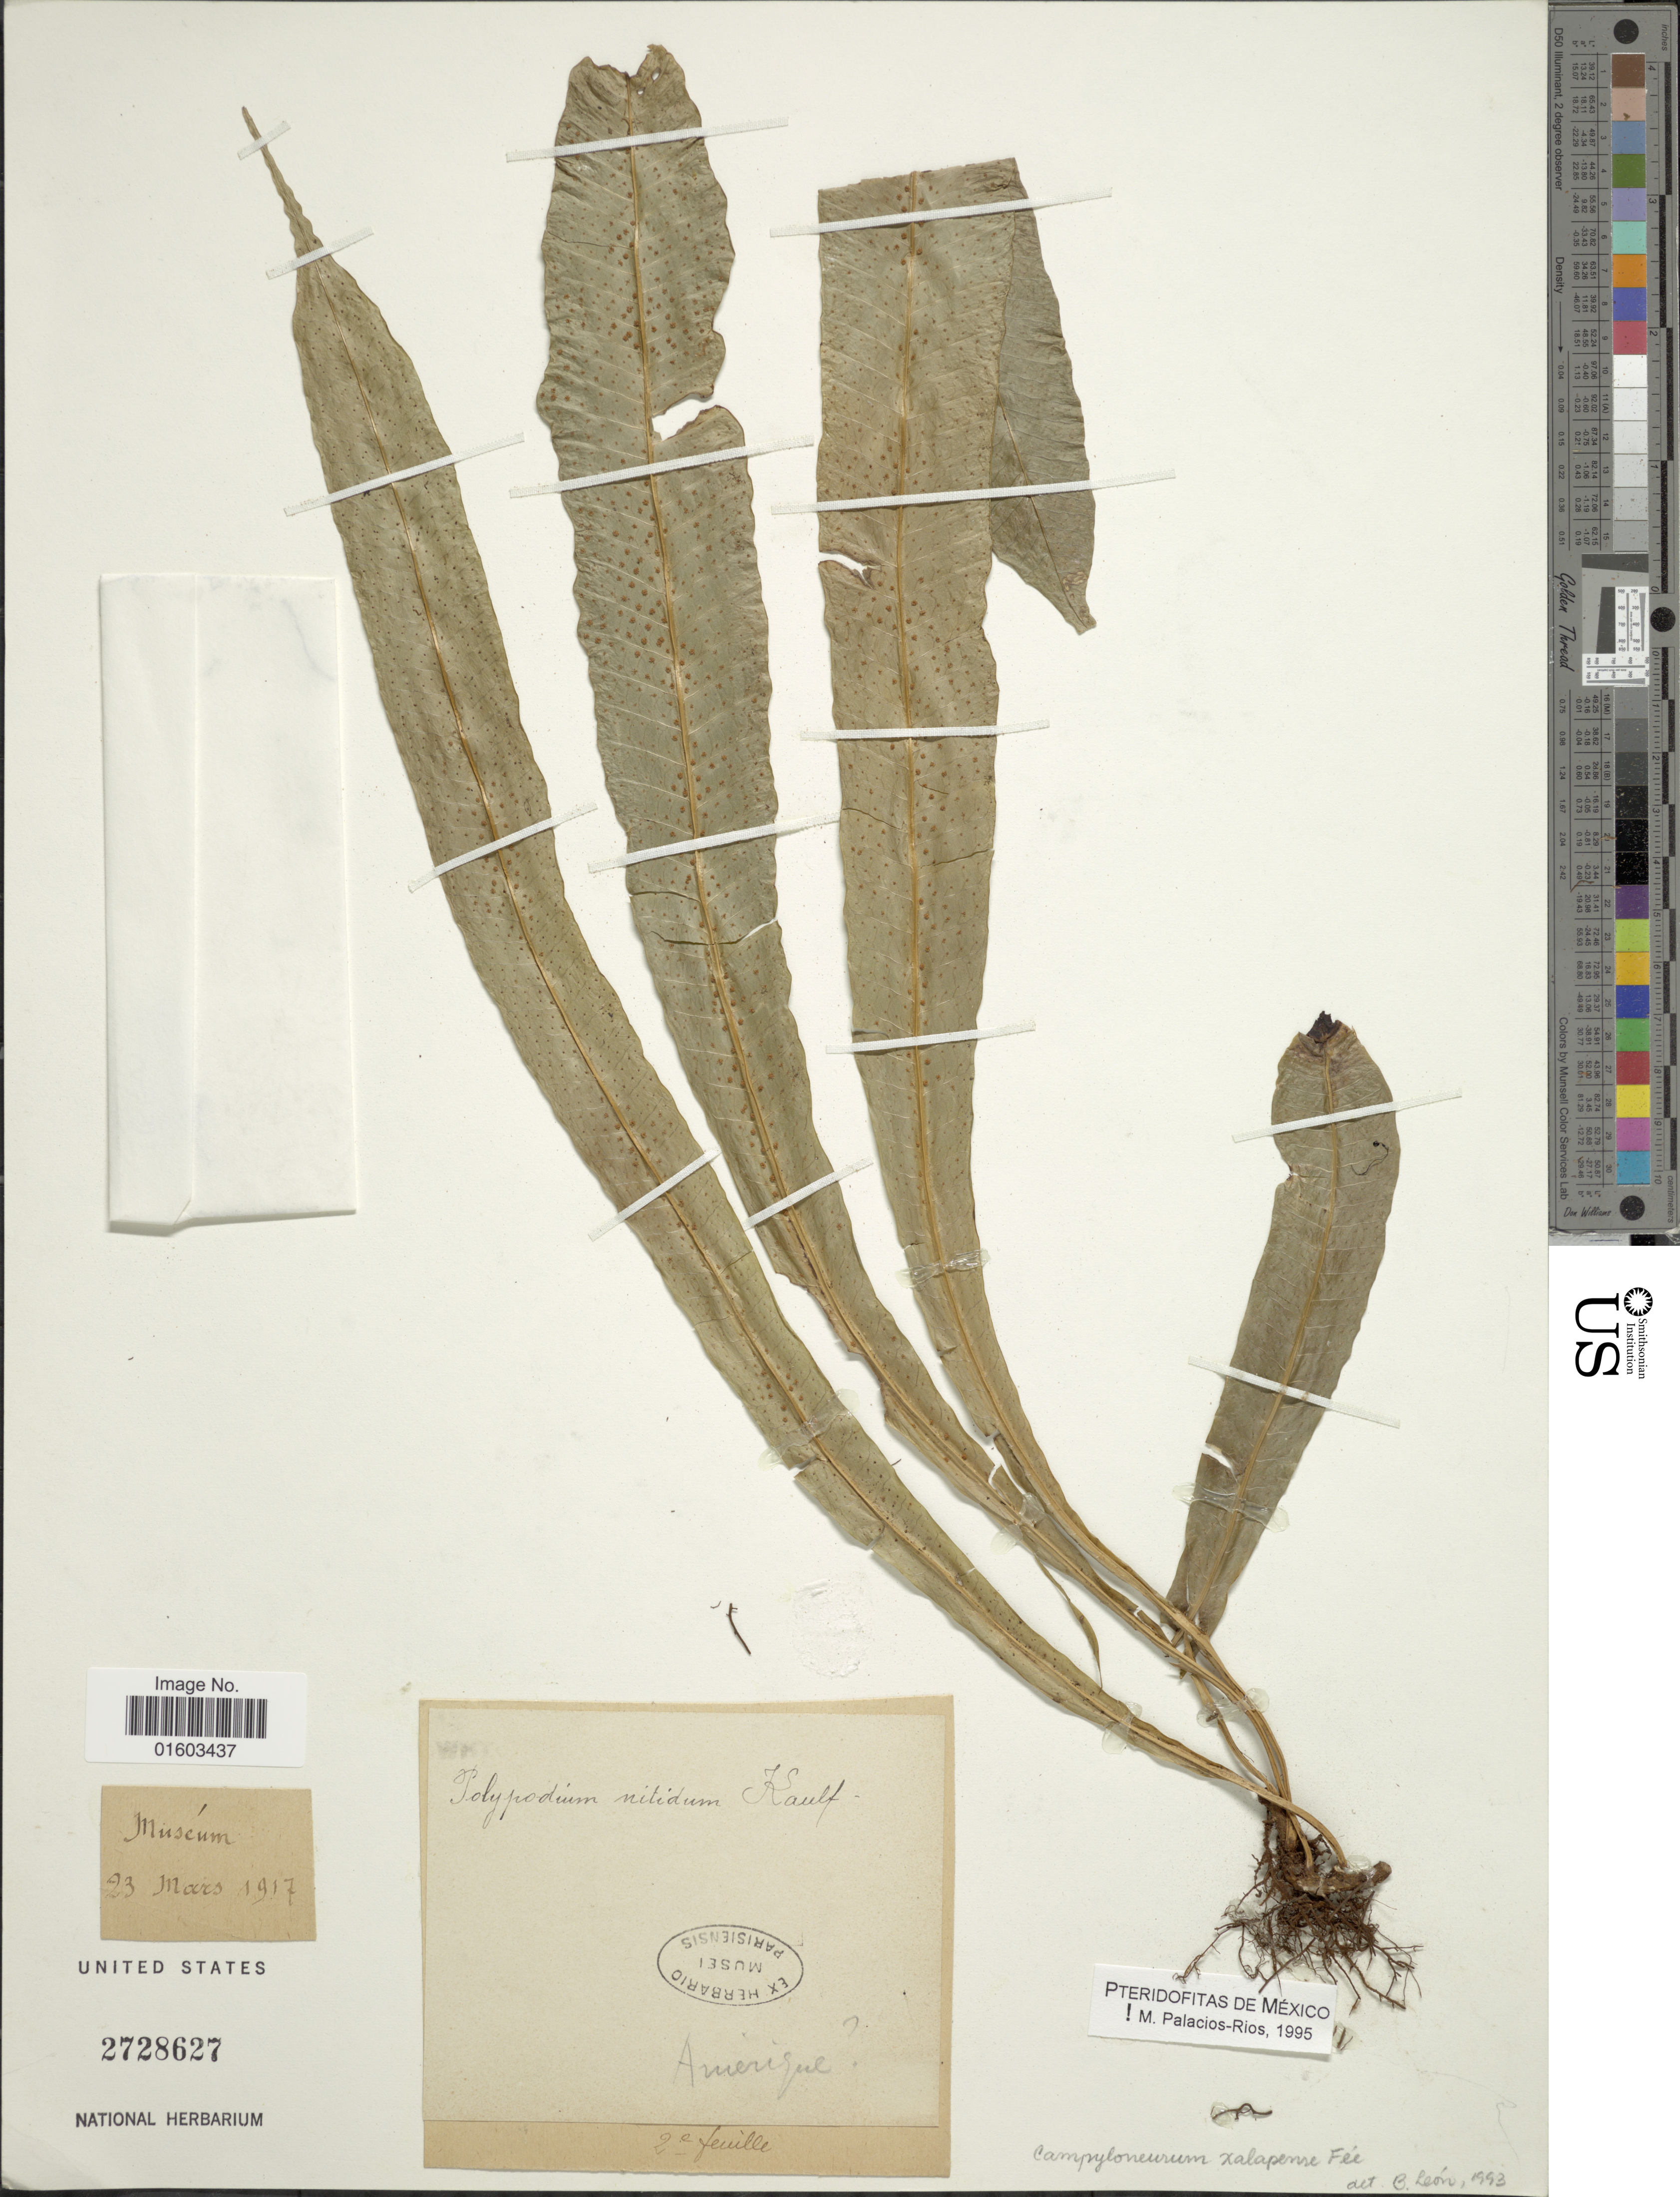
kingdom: Plantae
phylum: Tracheophyta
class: Polypodiopsida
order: Polypodiales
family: Polypodiaceae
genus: Campyloneurum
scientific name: Campyloneurum xalapense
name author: Fée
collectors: ex herb. Mus. Paraensis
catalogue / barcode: US 2728627